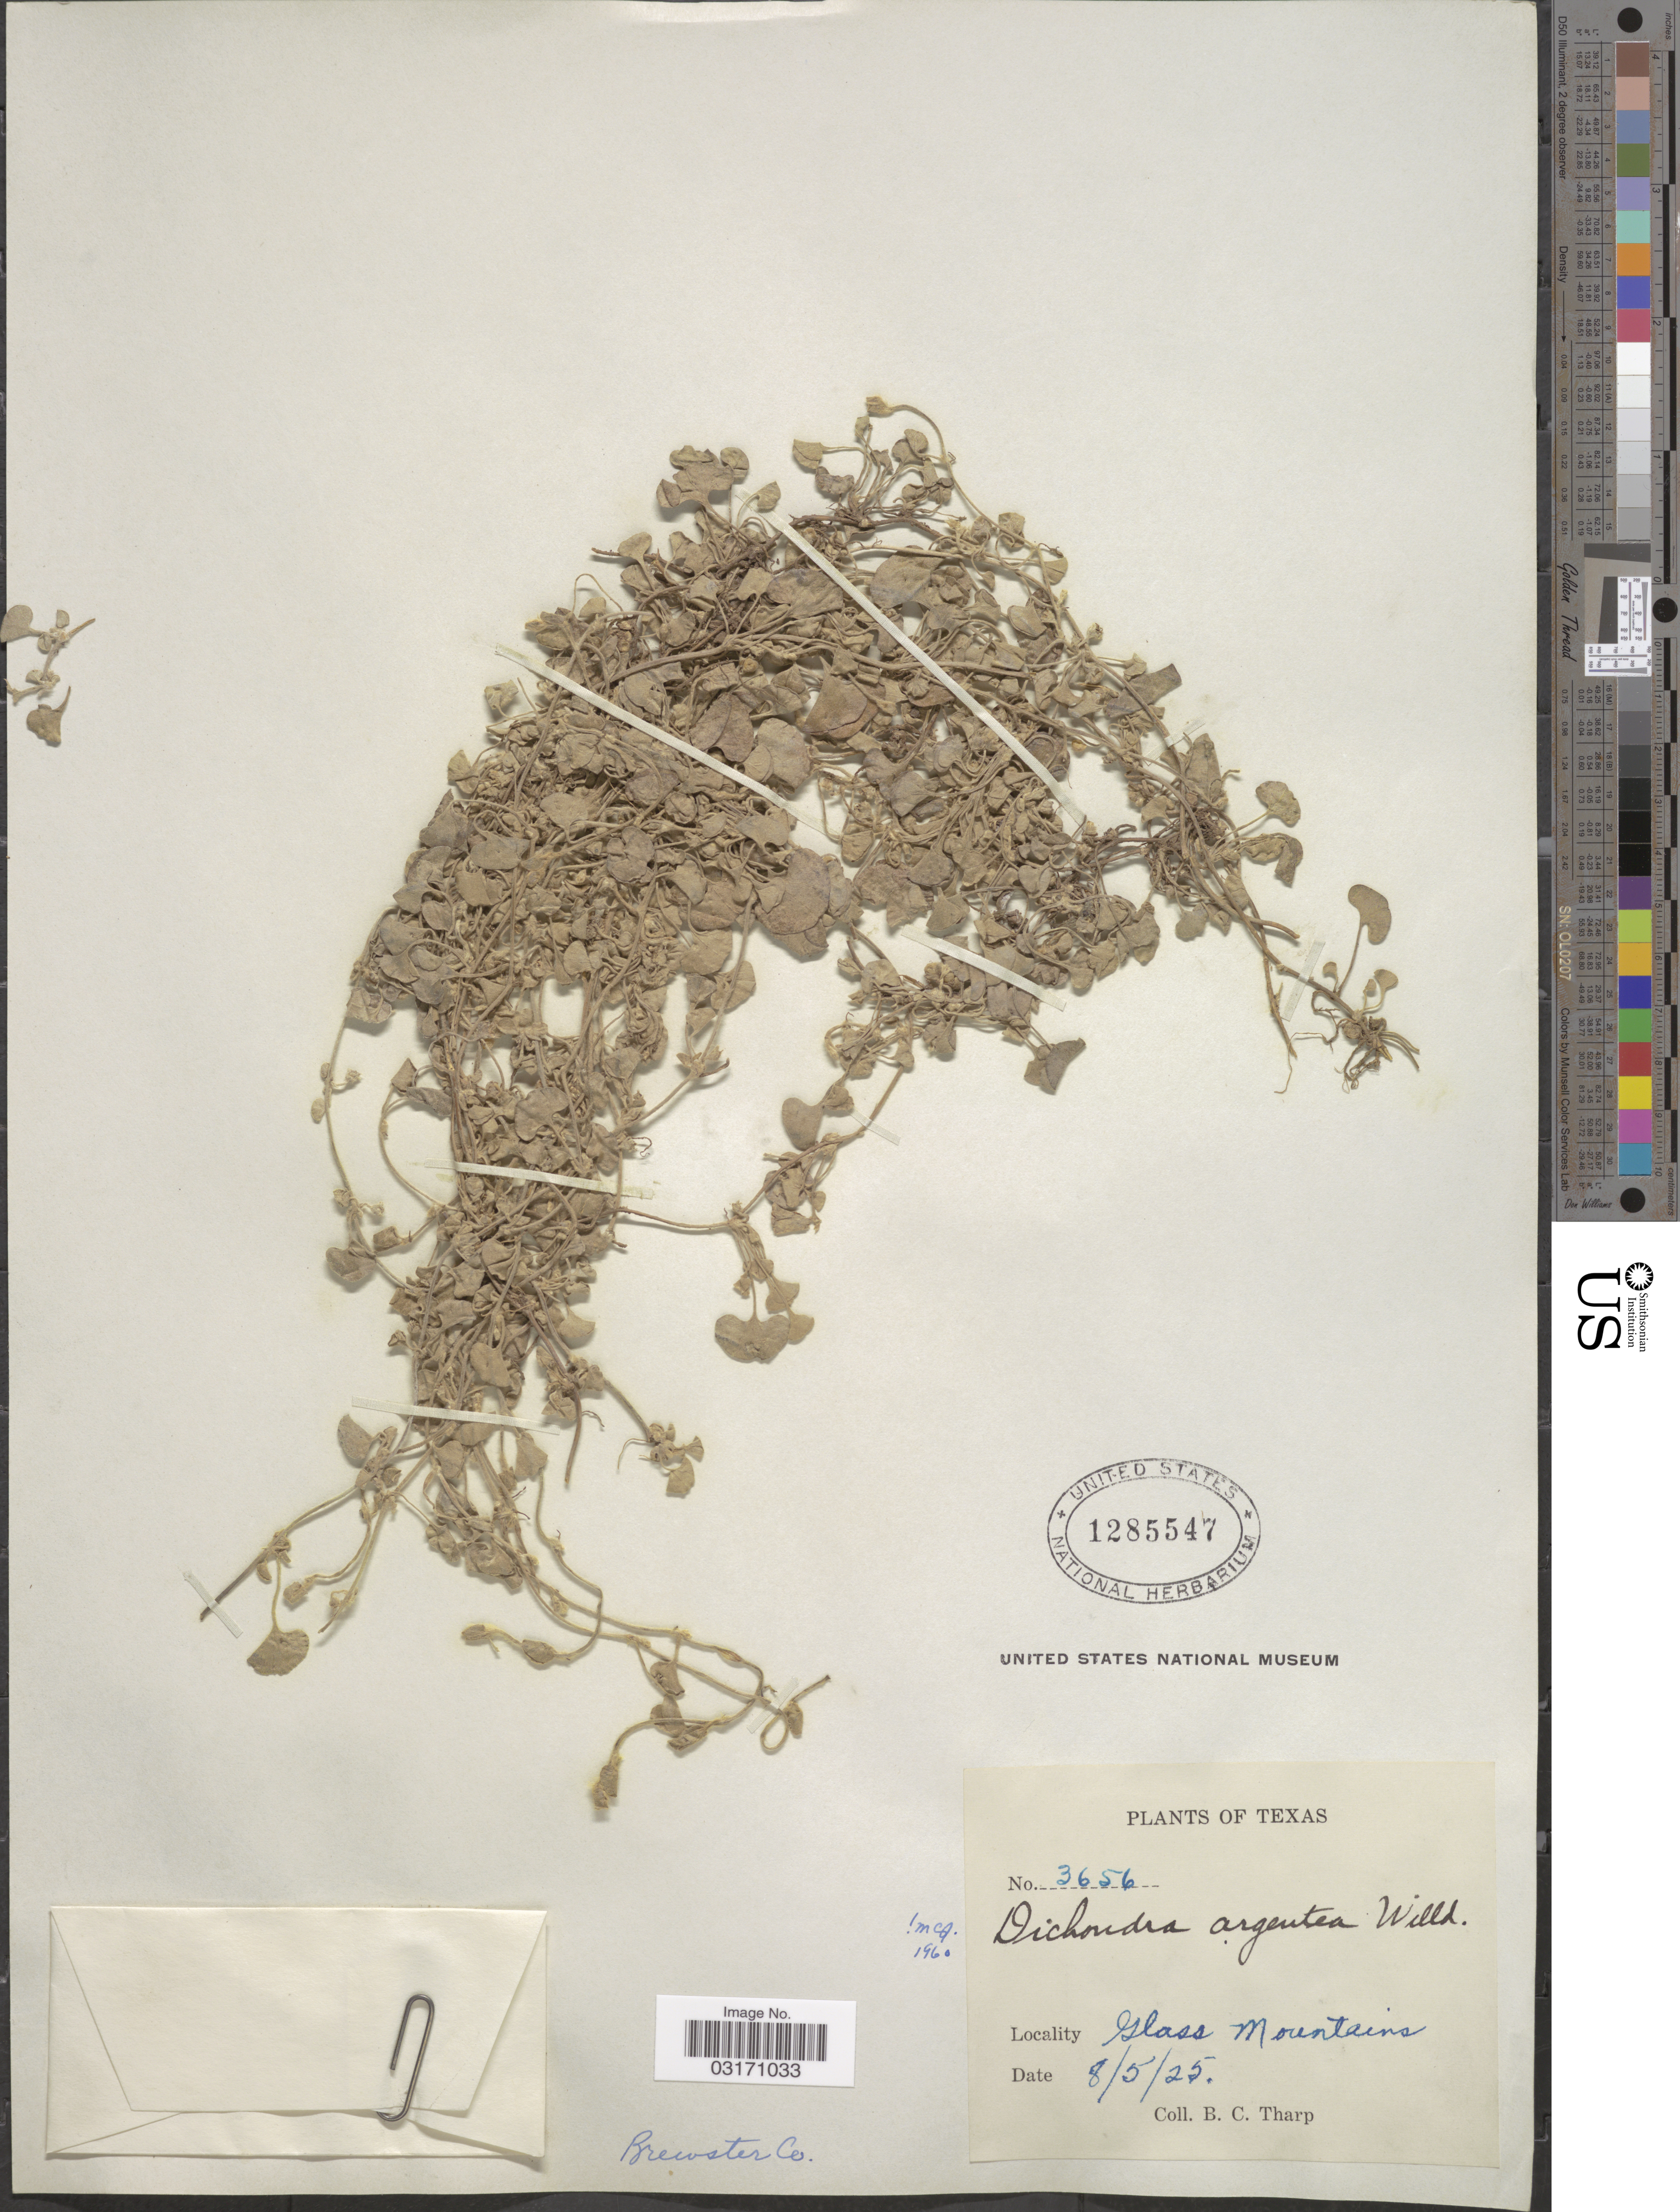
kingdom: Plantae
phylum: Tracheophyta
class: Magnoliopsida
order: Solanales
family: Convolvulaceae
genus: Dichondra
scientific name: Dichondra argentea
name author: Humb. & Bonpl. ex Willd.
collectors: B. C. Tharp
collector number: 3656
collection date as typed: Transcribed d/m/y: 5/8/25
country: United States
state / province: Texas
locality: Brewster Co. Glass Mountains.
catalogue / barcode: US 1285547